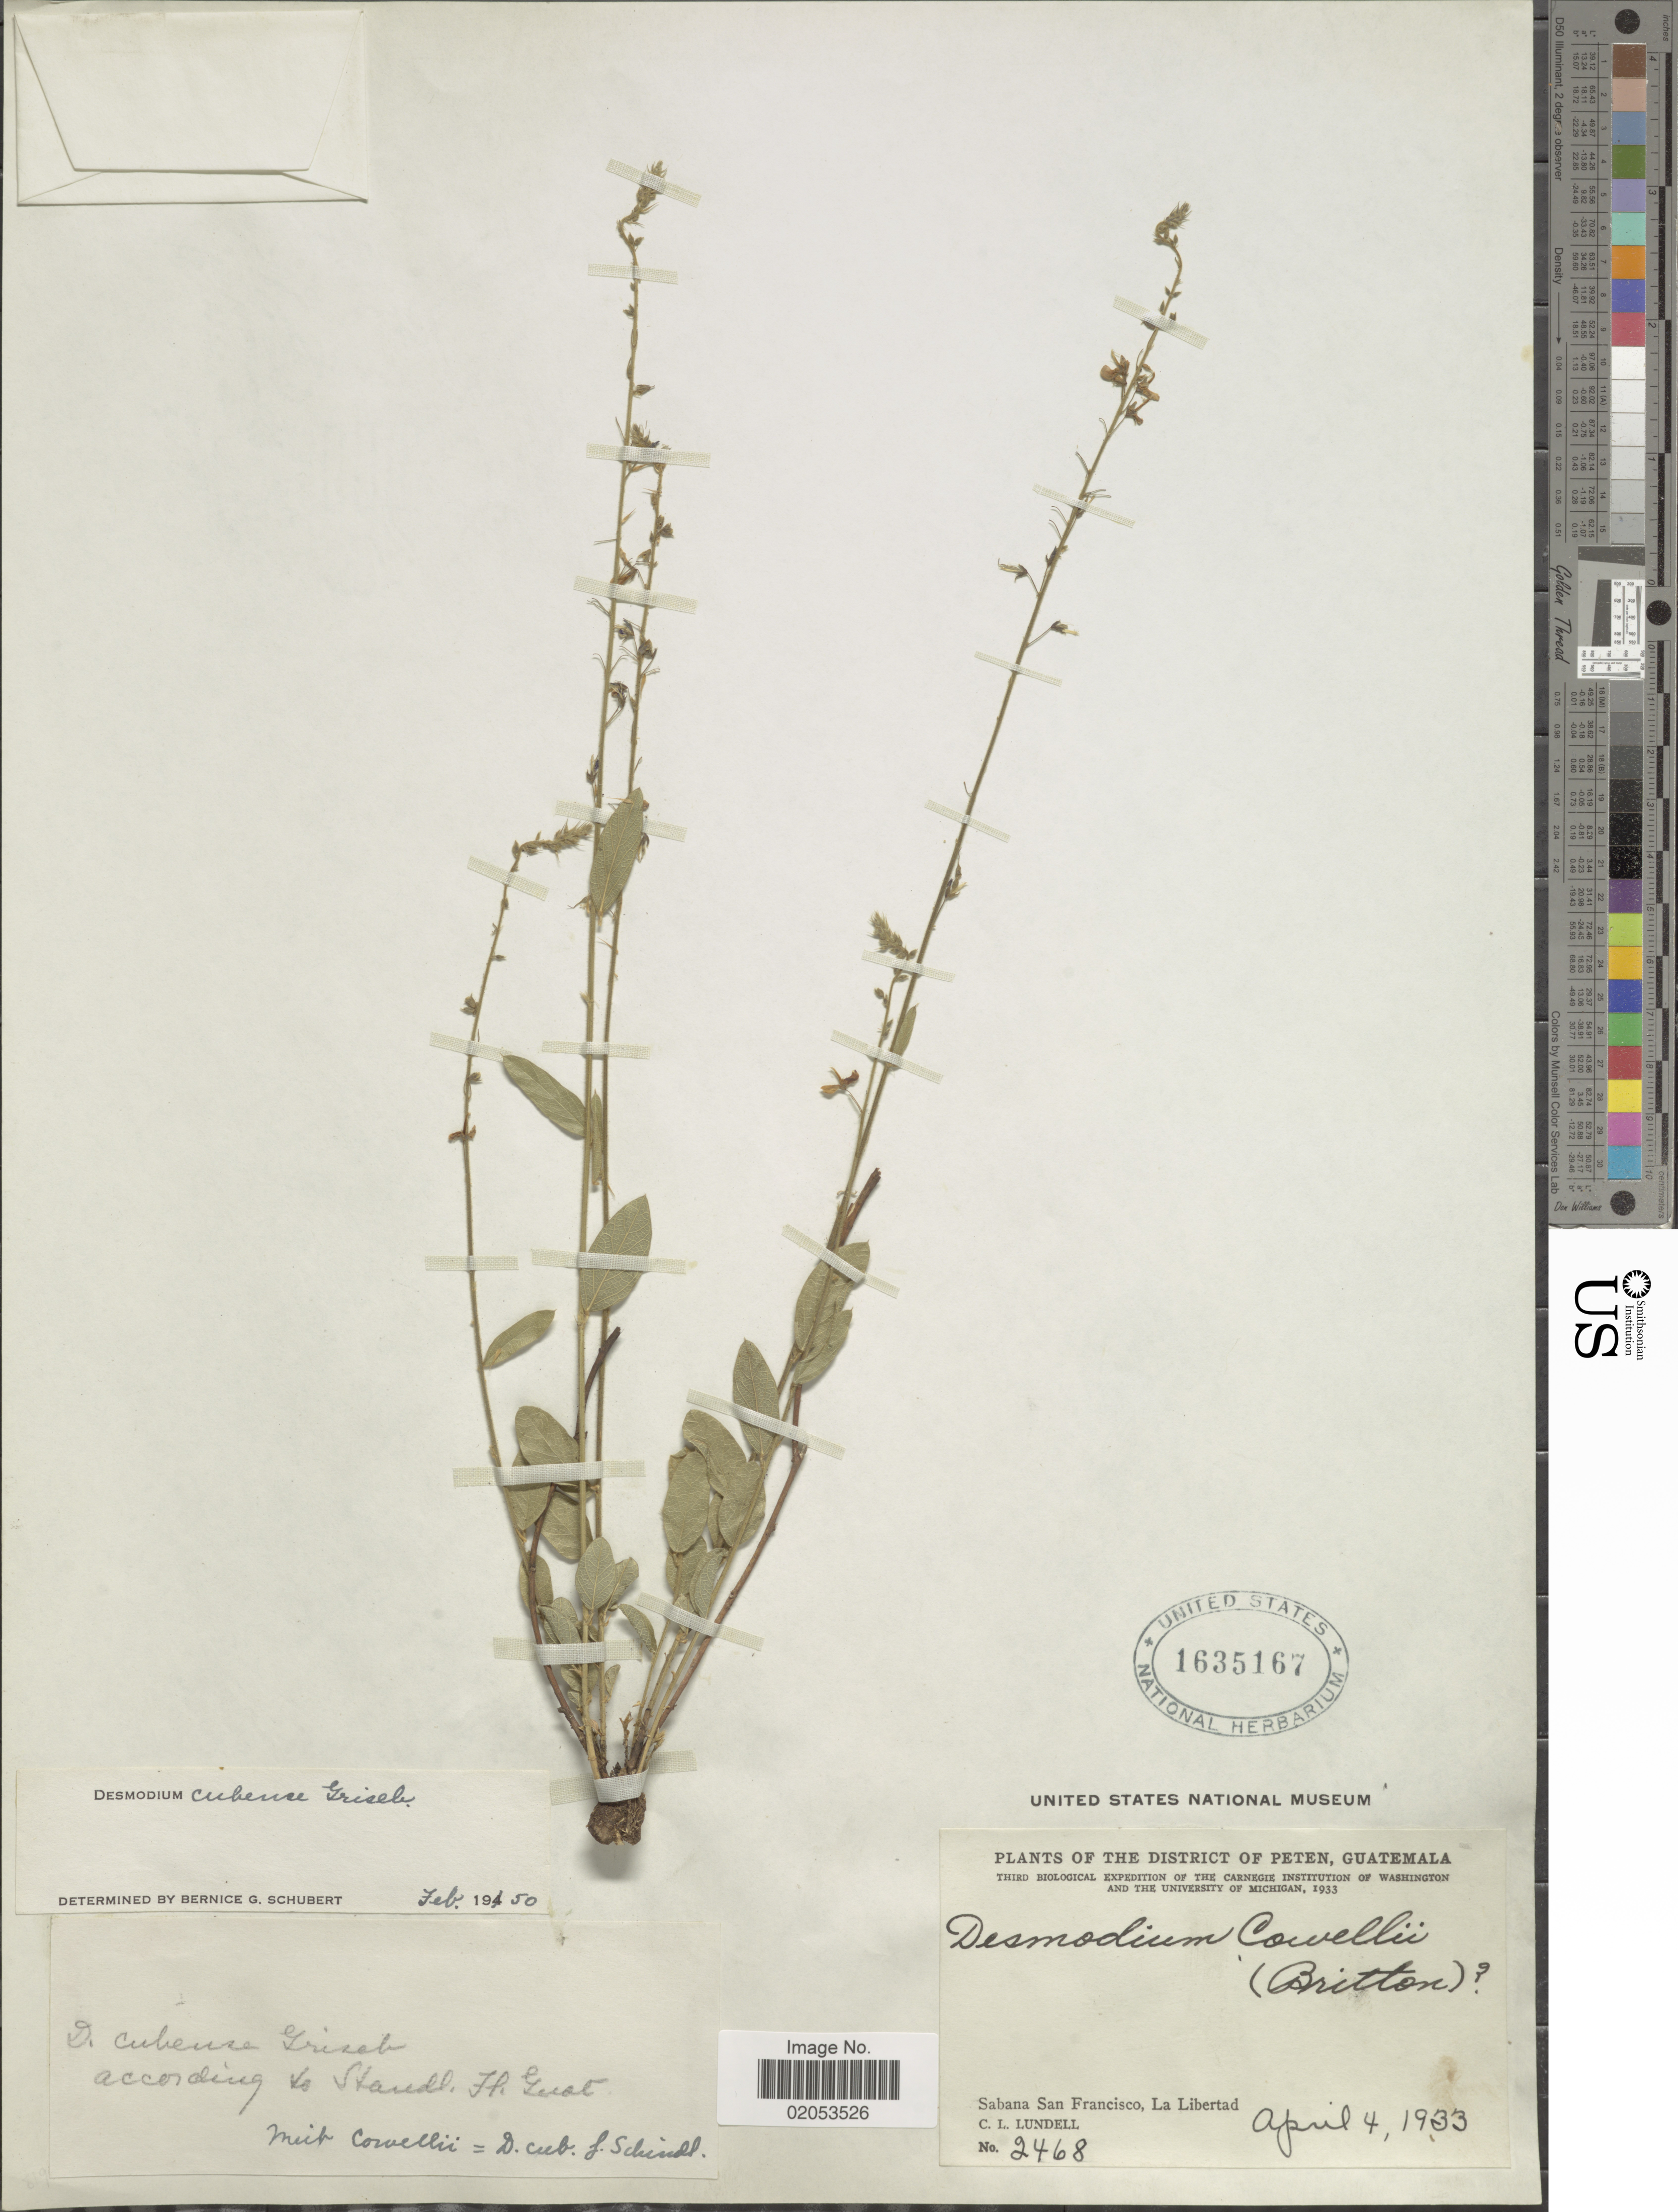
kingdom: Plantae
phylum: Tracheophyta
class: Magnoliopsida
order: Fabales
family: Fabaceae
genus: Desmodium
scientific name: Desmodium cubense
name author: Griseb.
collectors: C. L. Lundell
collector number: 2468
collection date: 1933-04-04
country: Guatemala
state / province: El Petén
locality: The District of Peten, Sabana San Francisco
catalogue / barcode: US 1635167